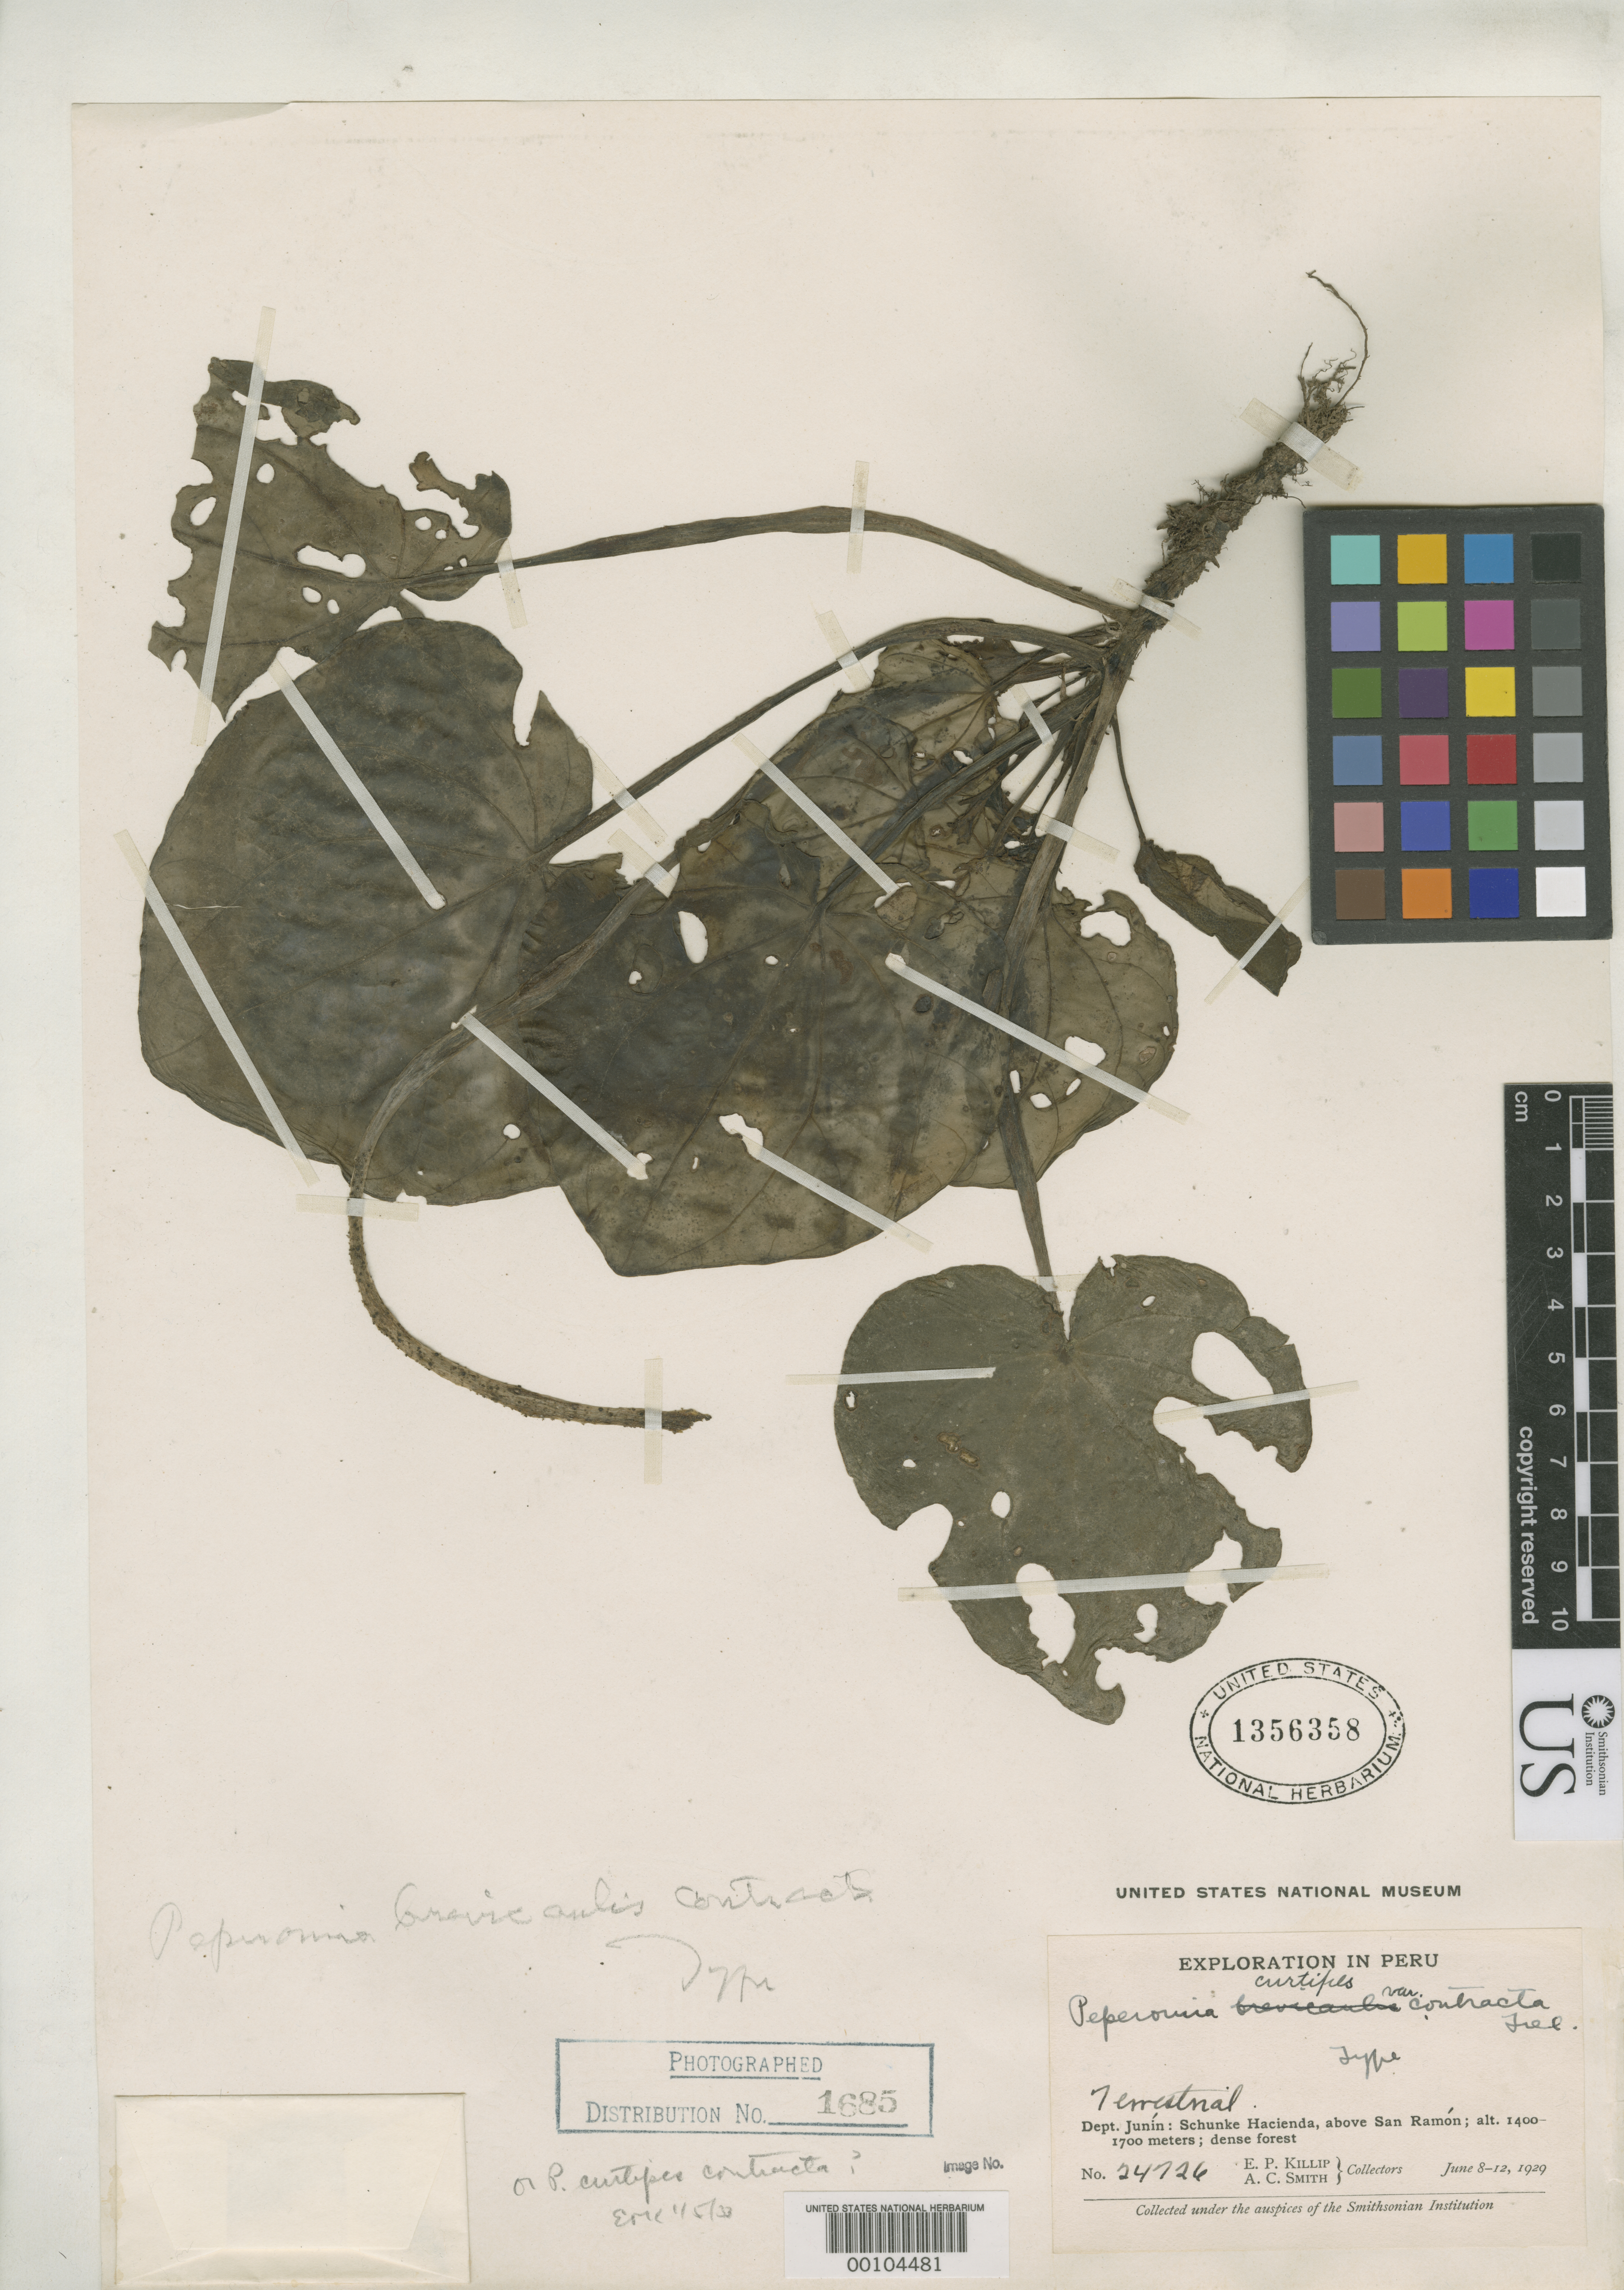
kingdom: Plantae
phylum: Tracheophyta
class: Magnoliopsida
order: Piperales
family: Piperaceae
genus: Peperomia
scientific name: Peperomia curtipes var. contracta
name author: Trel. in J.F. Macbr.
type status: Holotype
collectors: E. P. Killip & A. C. Smith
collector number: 24726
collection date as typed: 08 Jun 1929 to 12 Jun 1929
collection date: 1929-06-08/1929-06-12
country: Peru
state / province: Junín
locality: Schunke Hacienda, above San Ramon.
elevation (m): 1400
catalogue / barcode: US 1356358